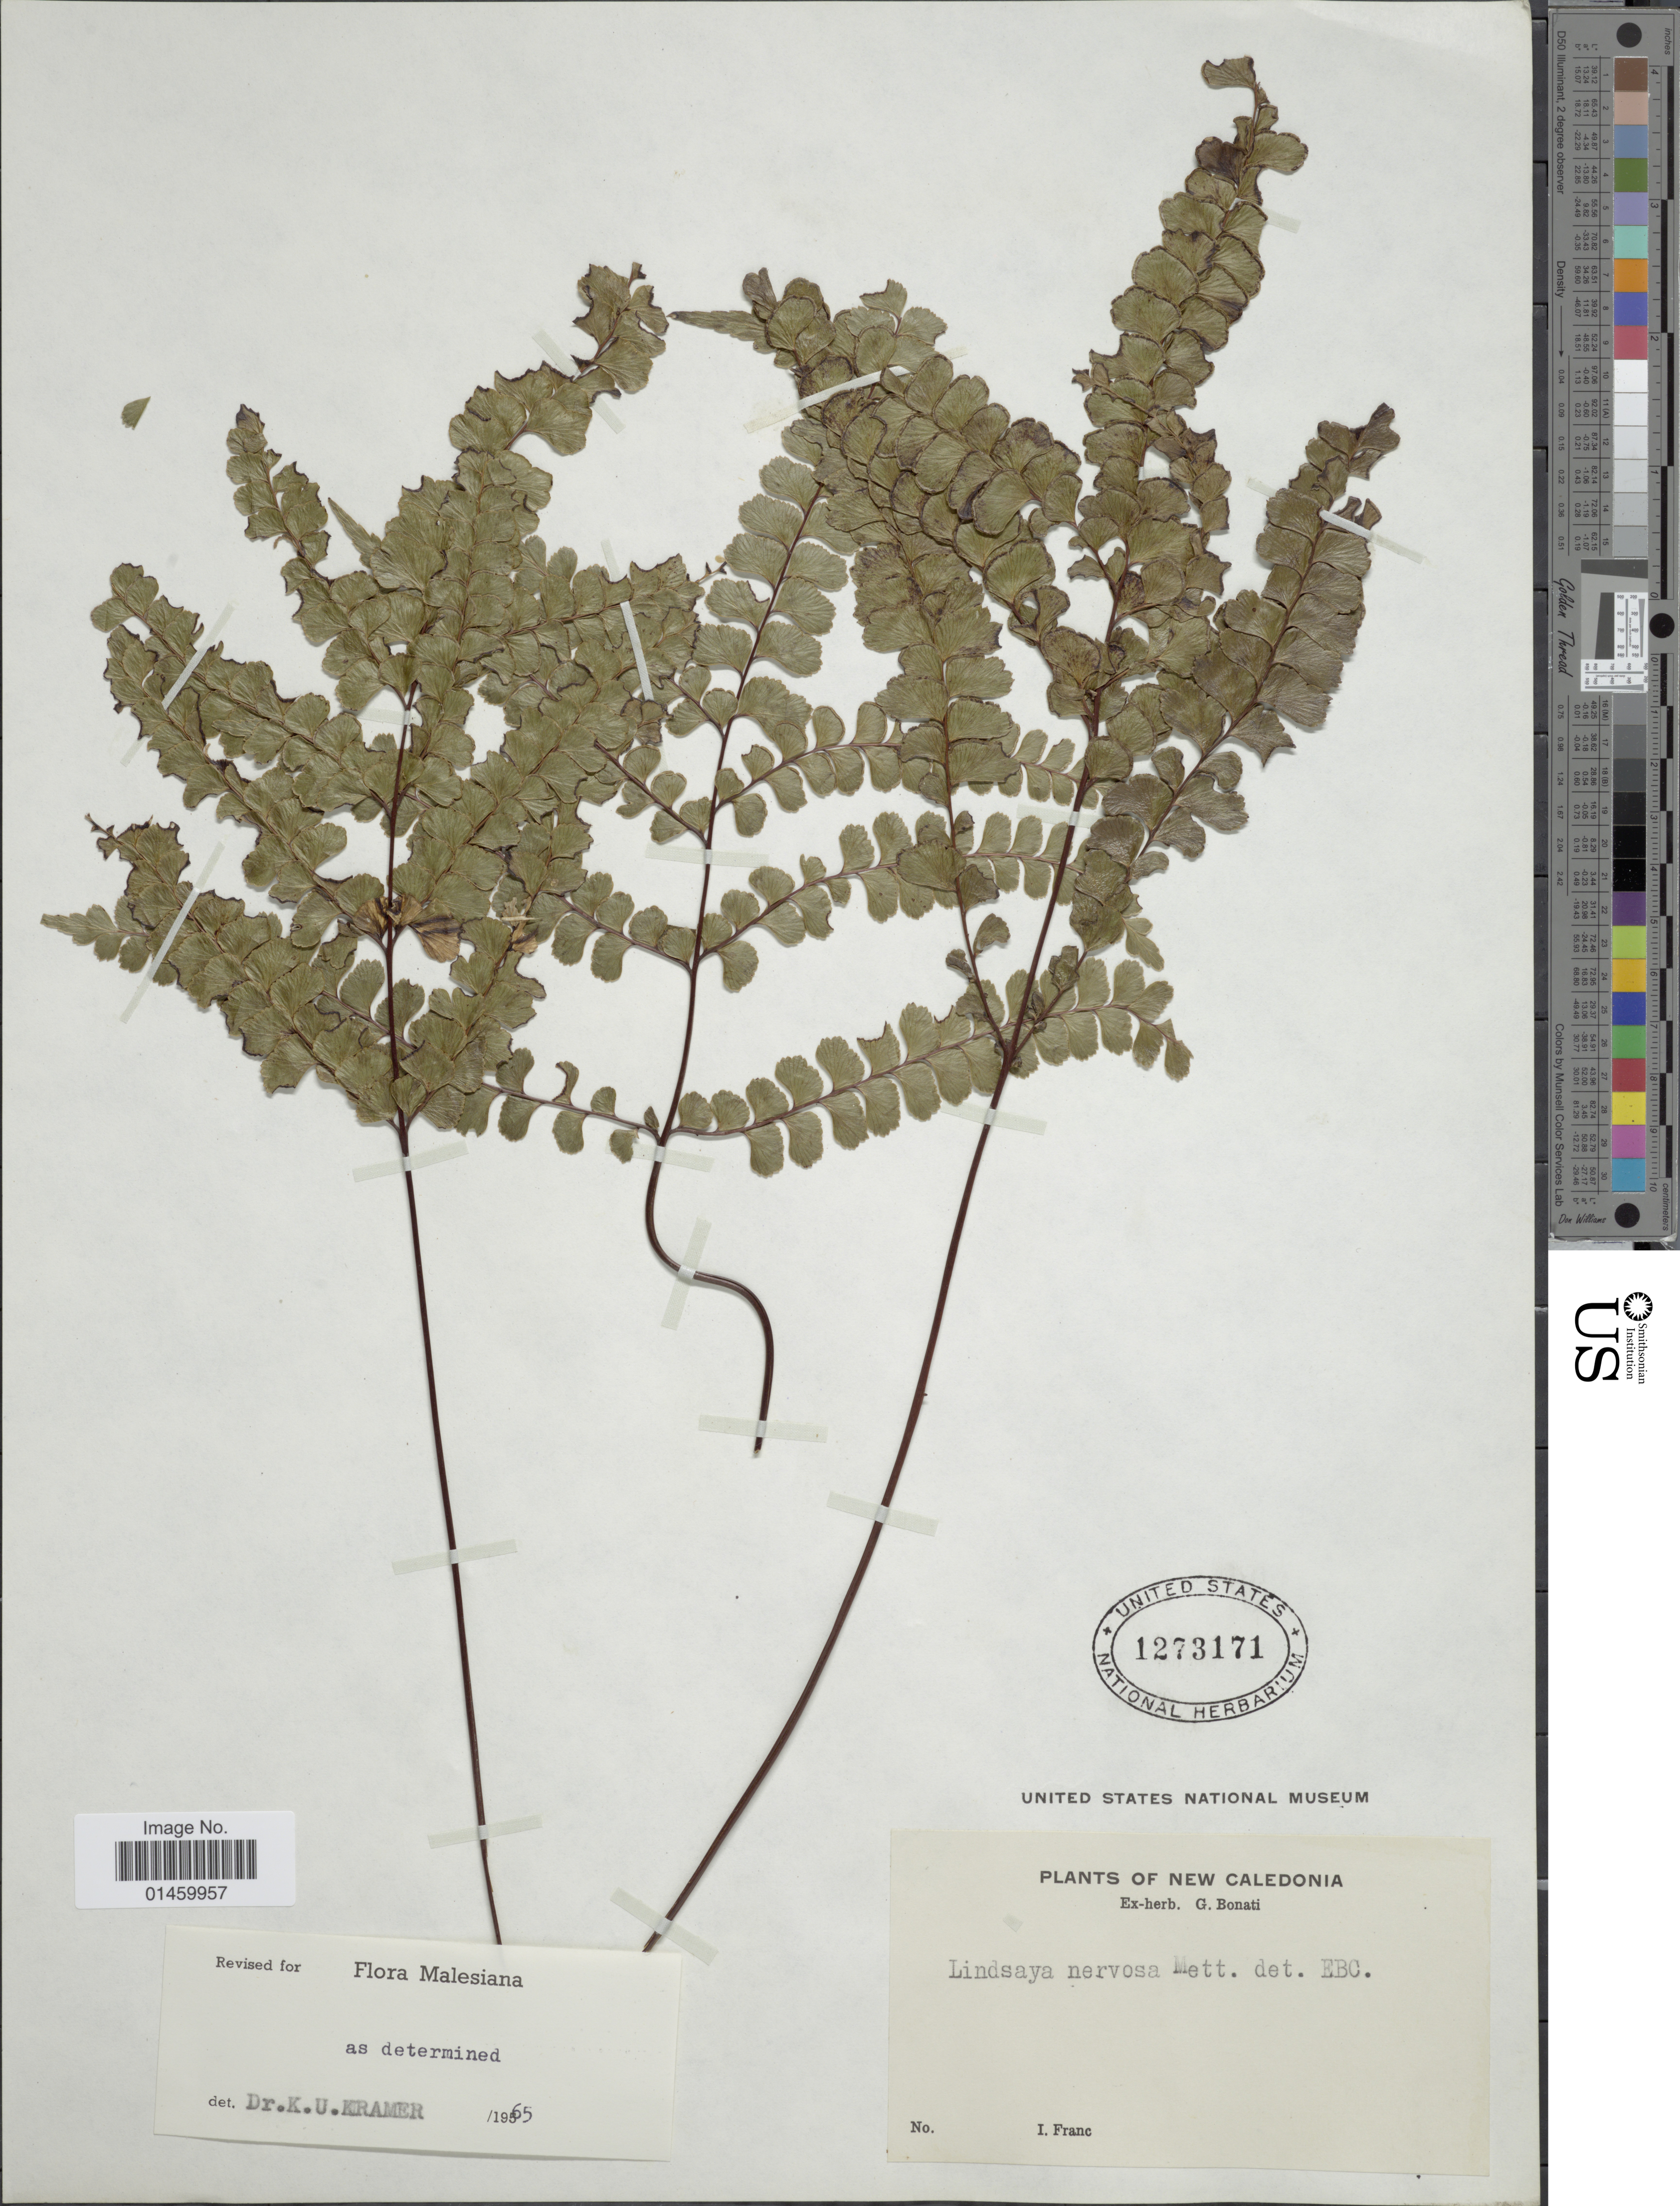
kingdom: Plantae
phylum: Tracheophyta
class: Polypodiopsida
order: Polypodiales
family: Lindsaeaceae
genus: Lindsaea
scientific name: Lindsaea nervosa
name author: Mett.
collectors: I. Franc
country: New Caledonia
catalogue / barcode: US 1273171